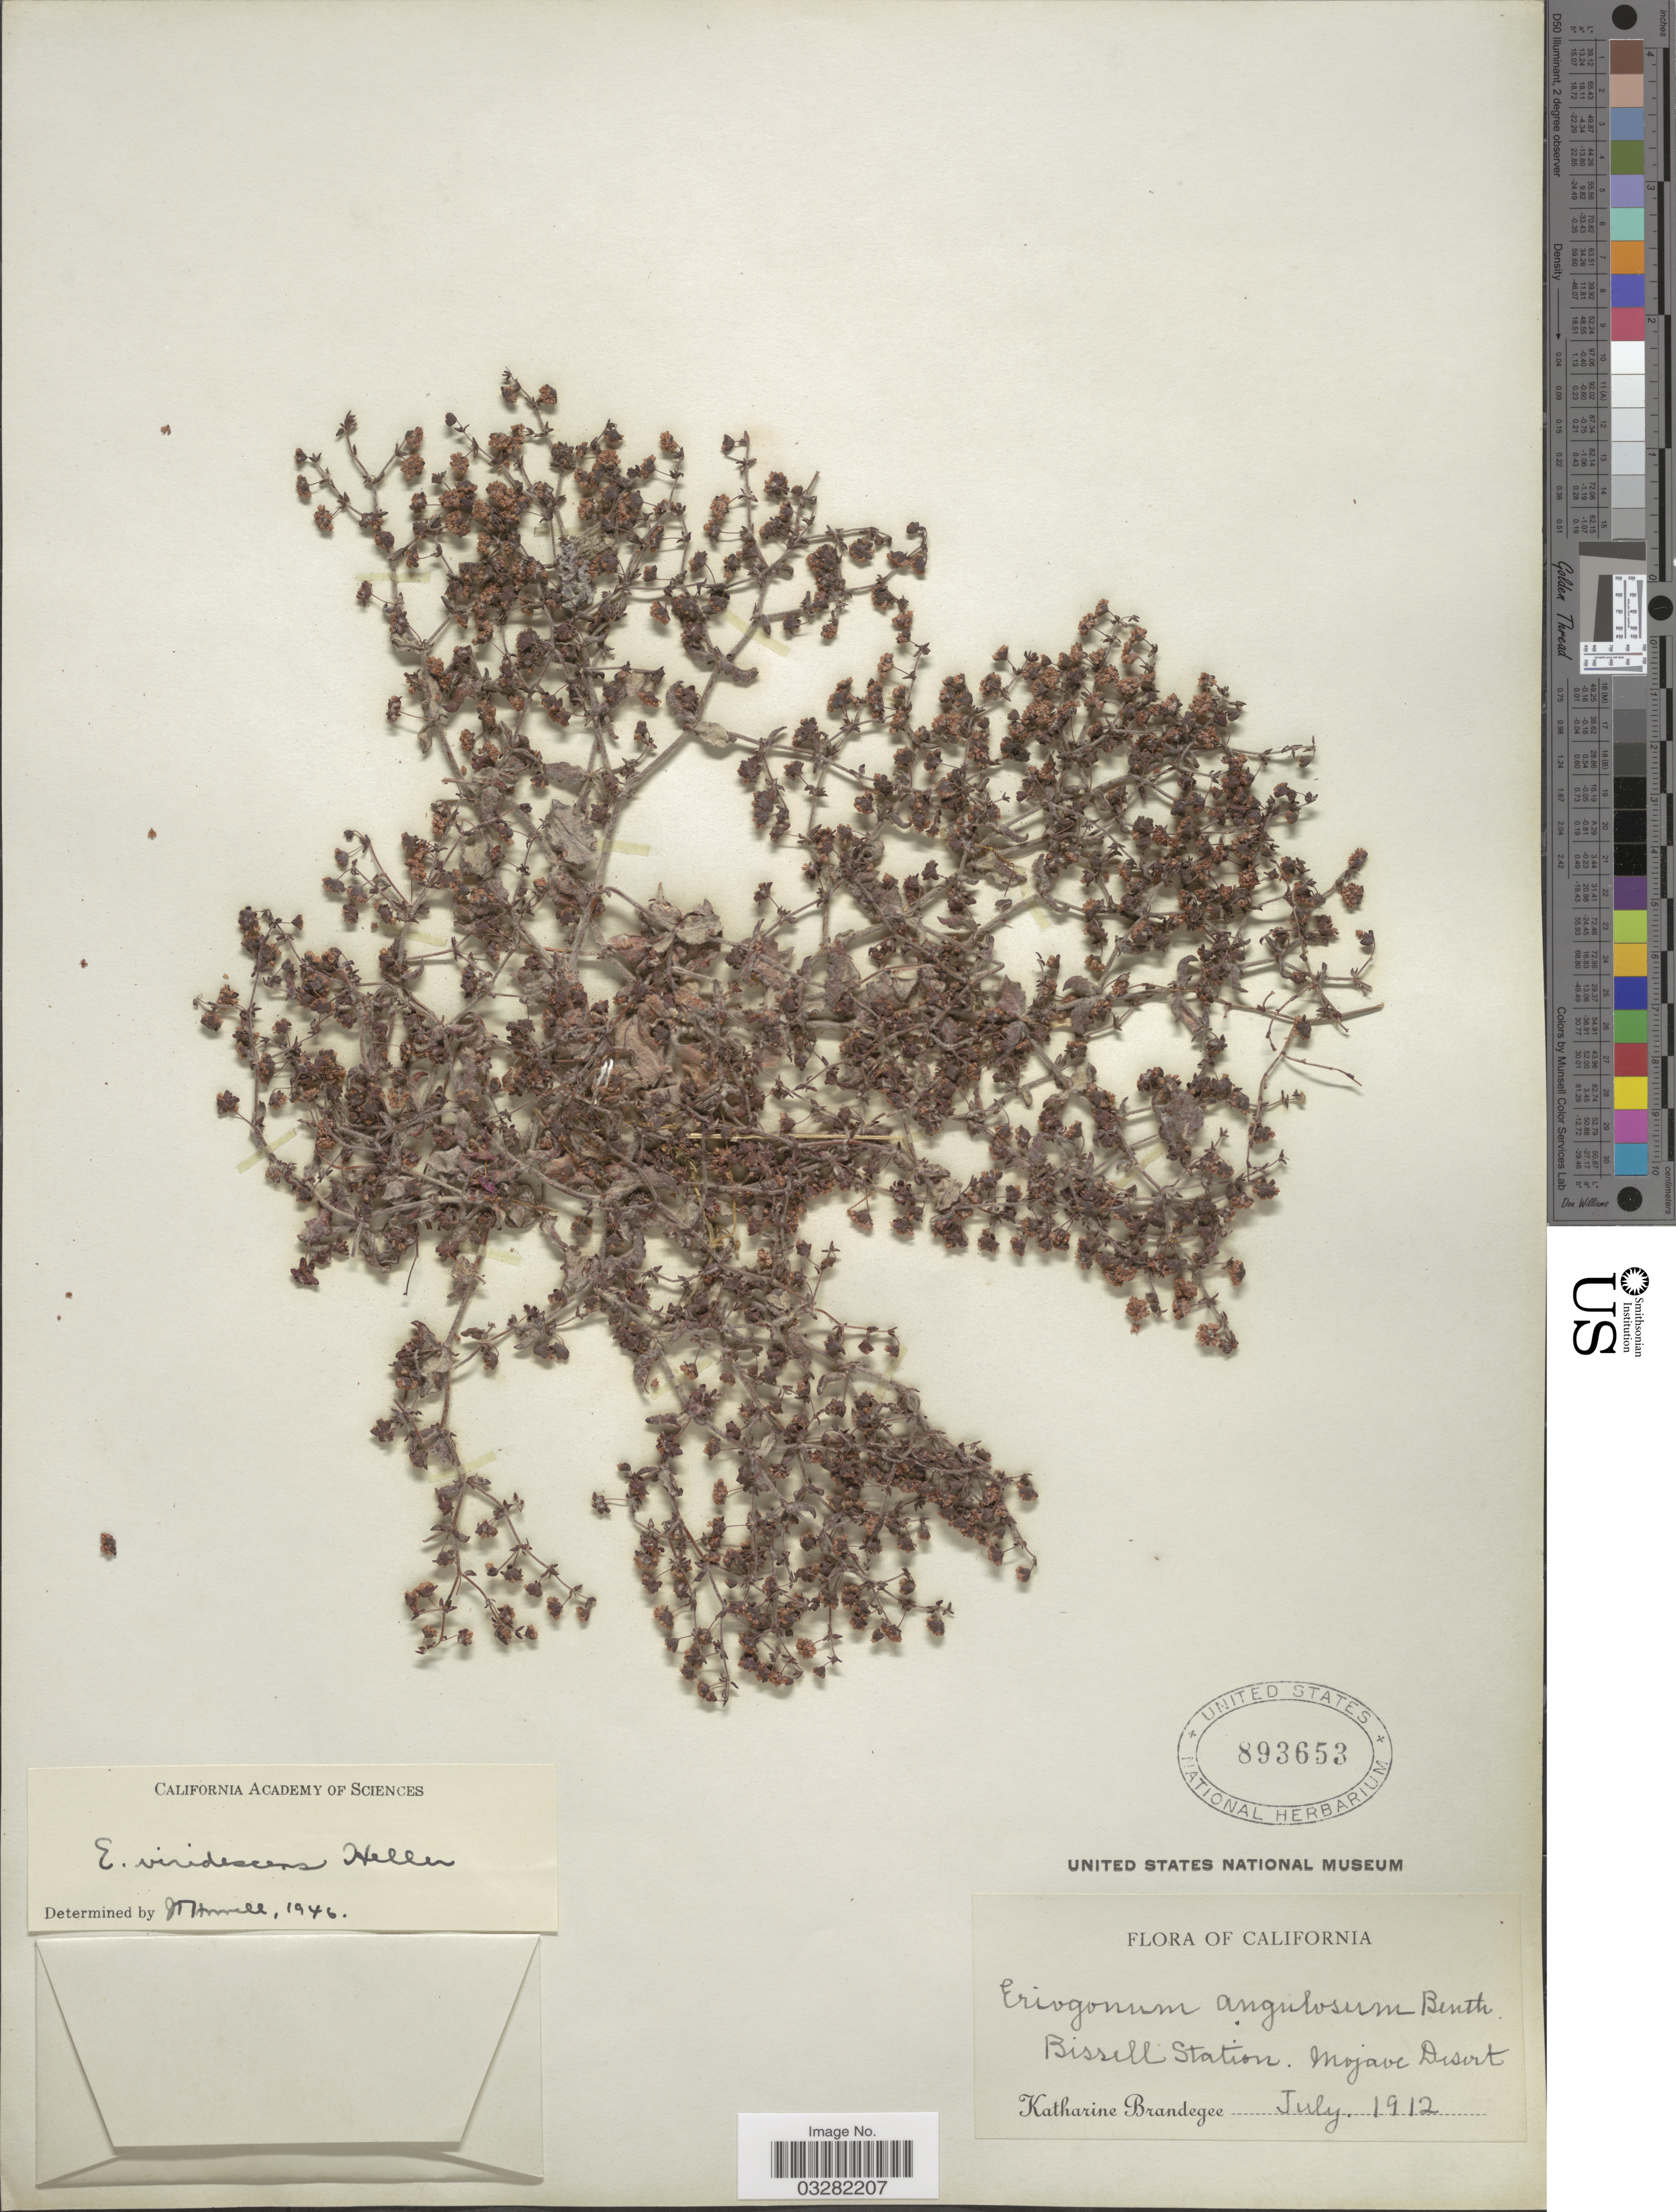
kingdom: Plantae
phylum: Tracheophyta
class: Magnoliopsida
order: Caryophyllales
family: Polygonaceae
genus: Eriogonum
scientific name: Eriogonum viridescens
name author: A. Heller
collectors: M. K. Brandegee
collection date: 1912-07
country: United States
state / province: California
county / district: San Bernardino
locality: Bissell Station. Mojave Desert.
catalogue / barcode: US 893653